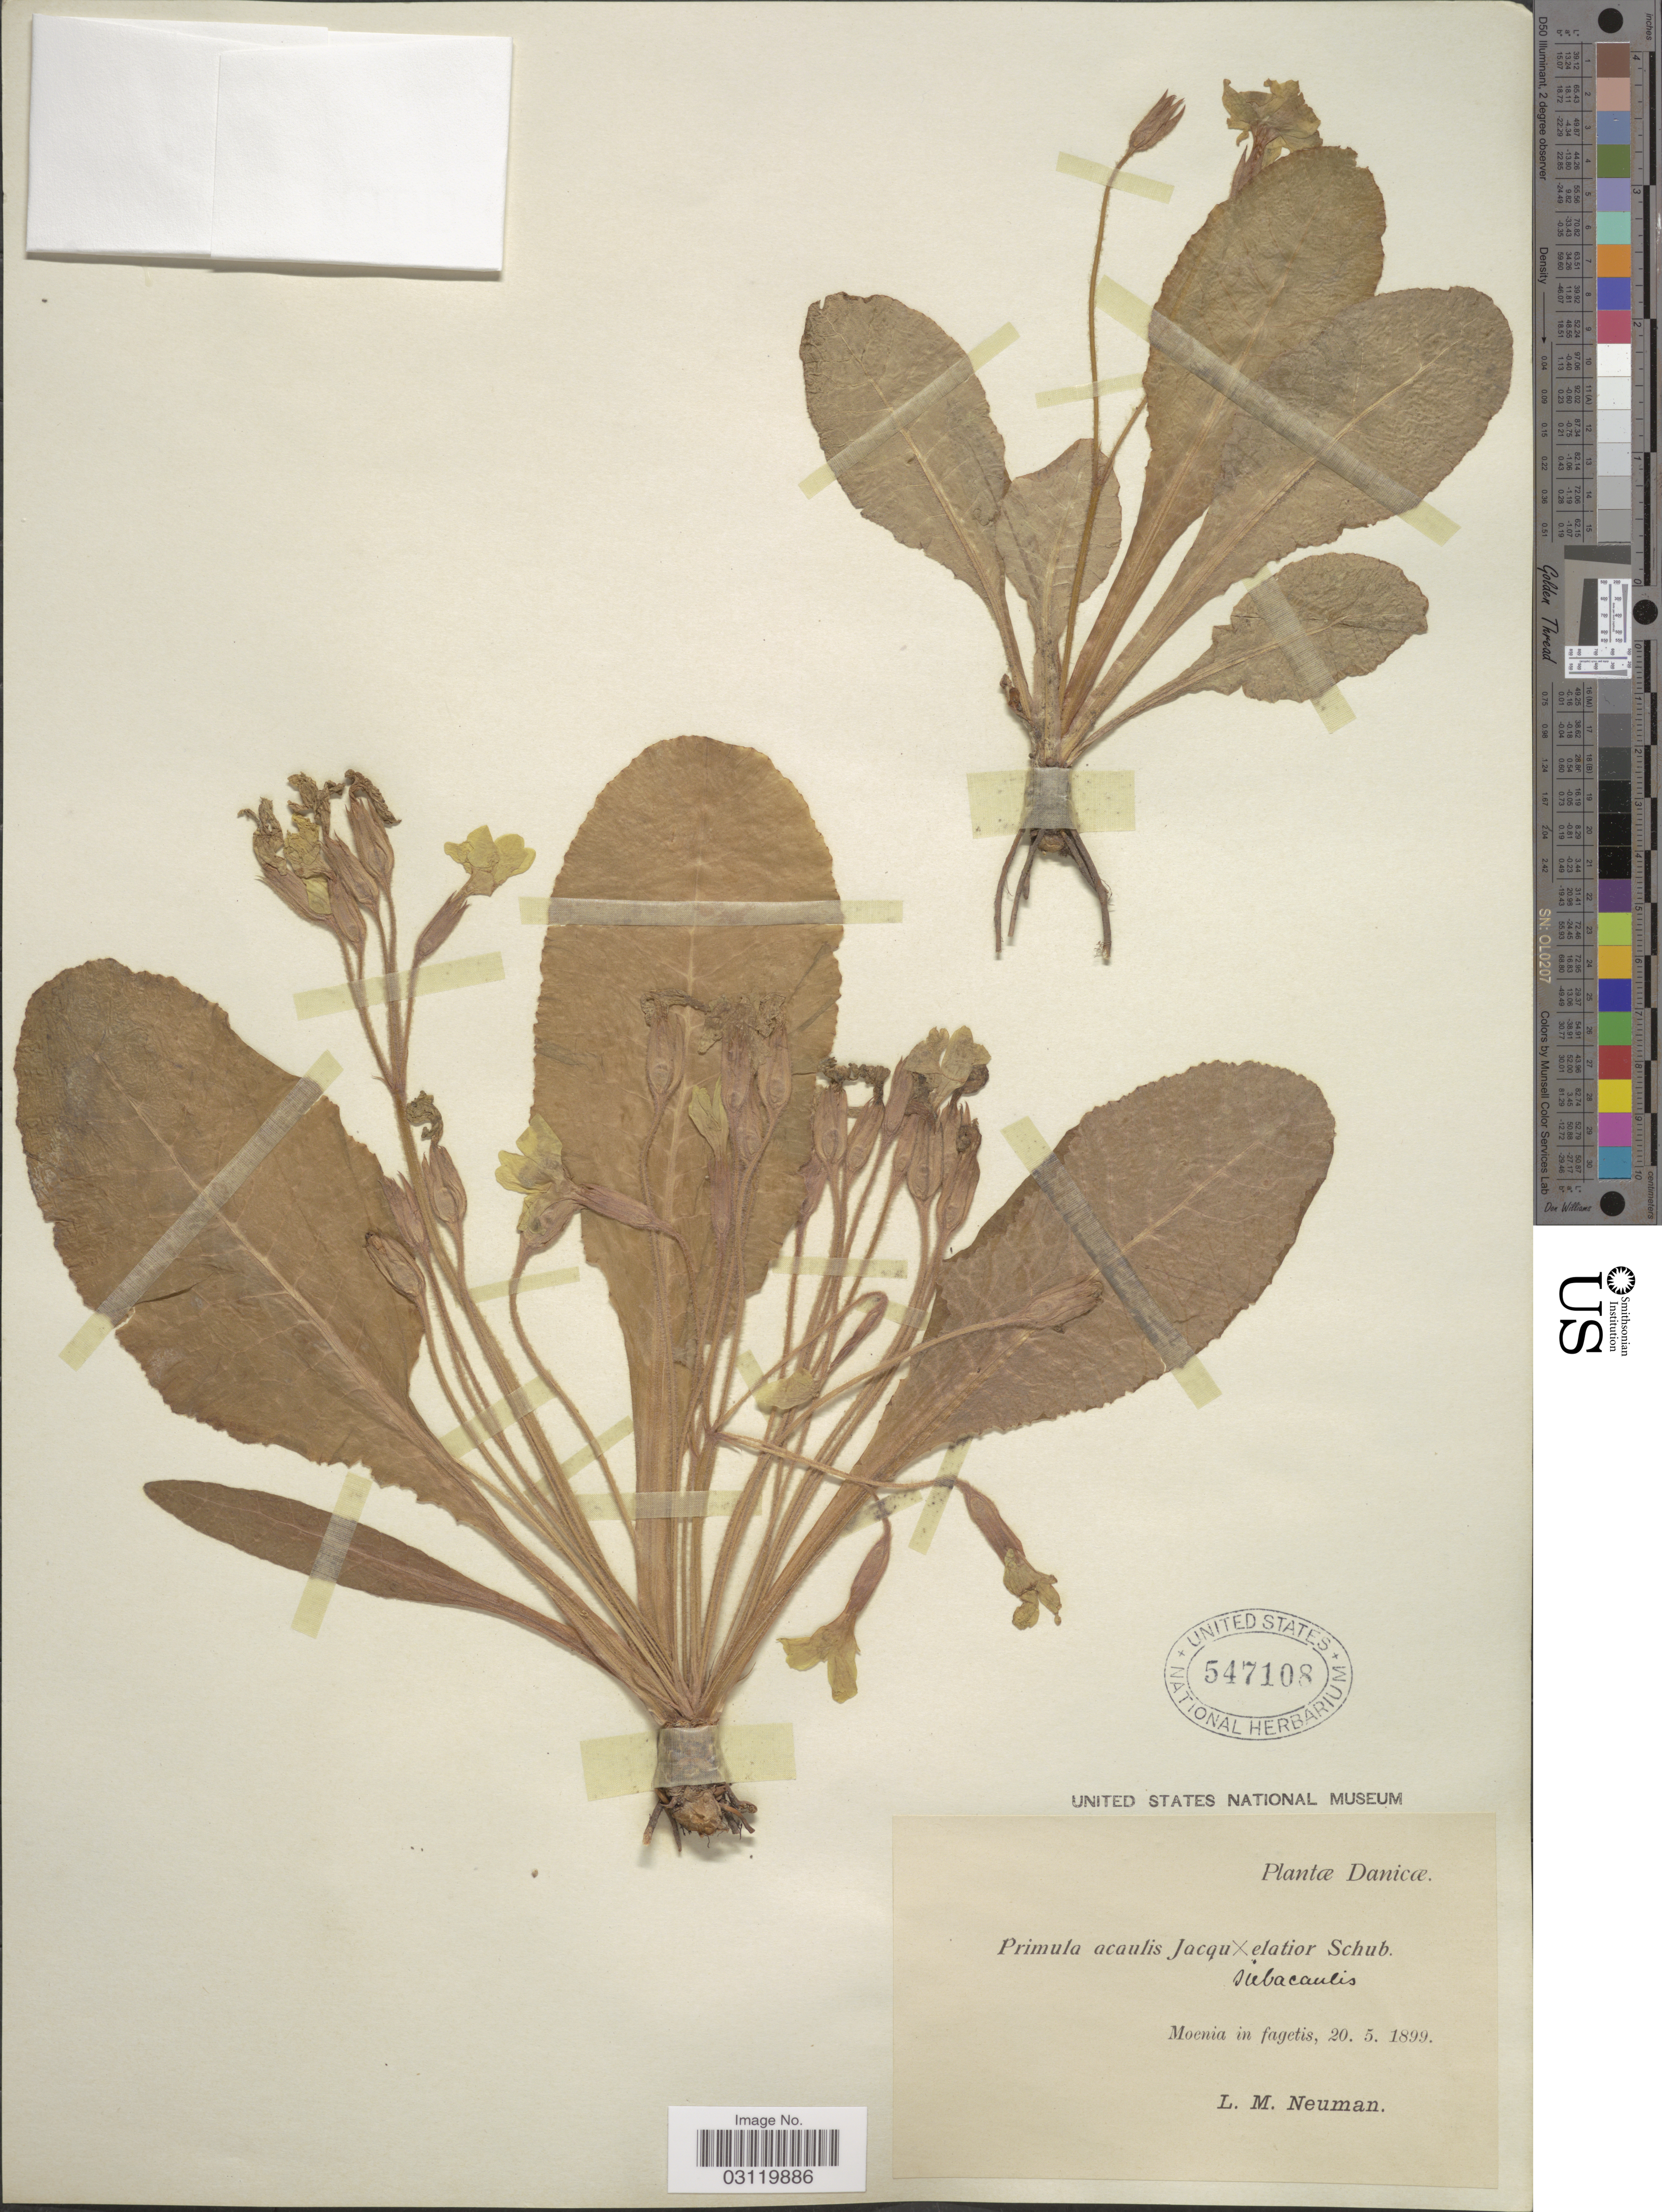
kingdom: Plantae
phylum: Tracheophyta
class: Magnoliopsida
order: Ericales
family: Primulaceae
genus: Primula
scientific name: Primula acaulis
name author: (L.) Hill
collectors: L. Neuman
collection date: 1899-05-20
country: Denmark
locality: Danicæ, Moenia in fagetis.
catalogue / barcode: US 547108